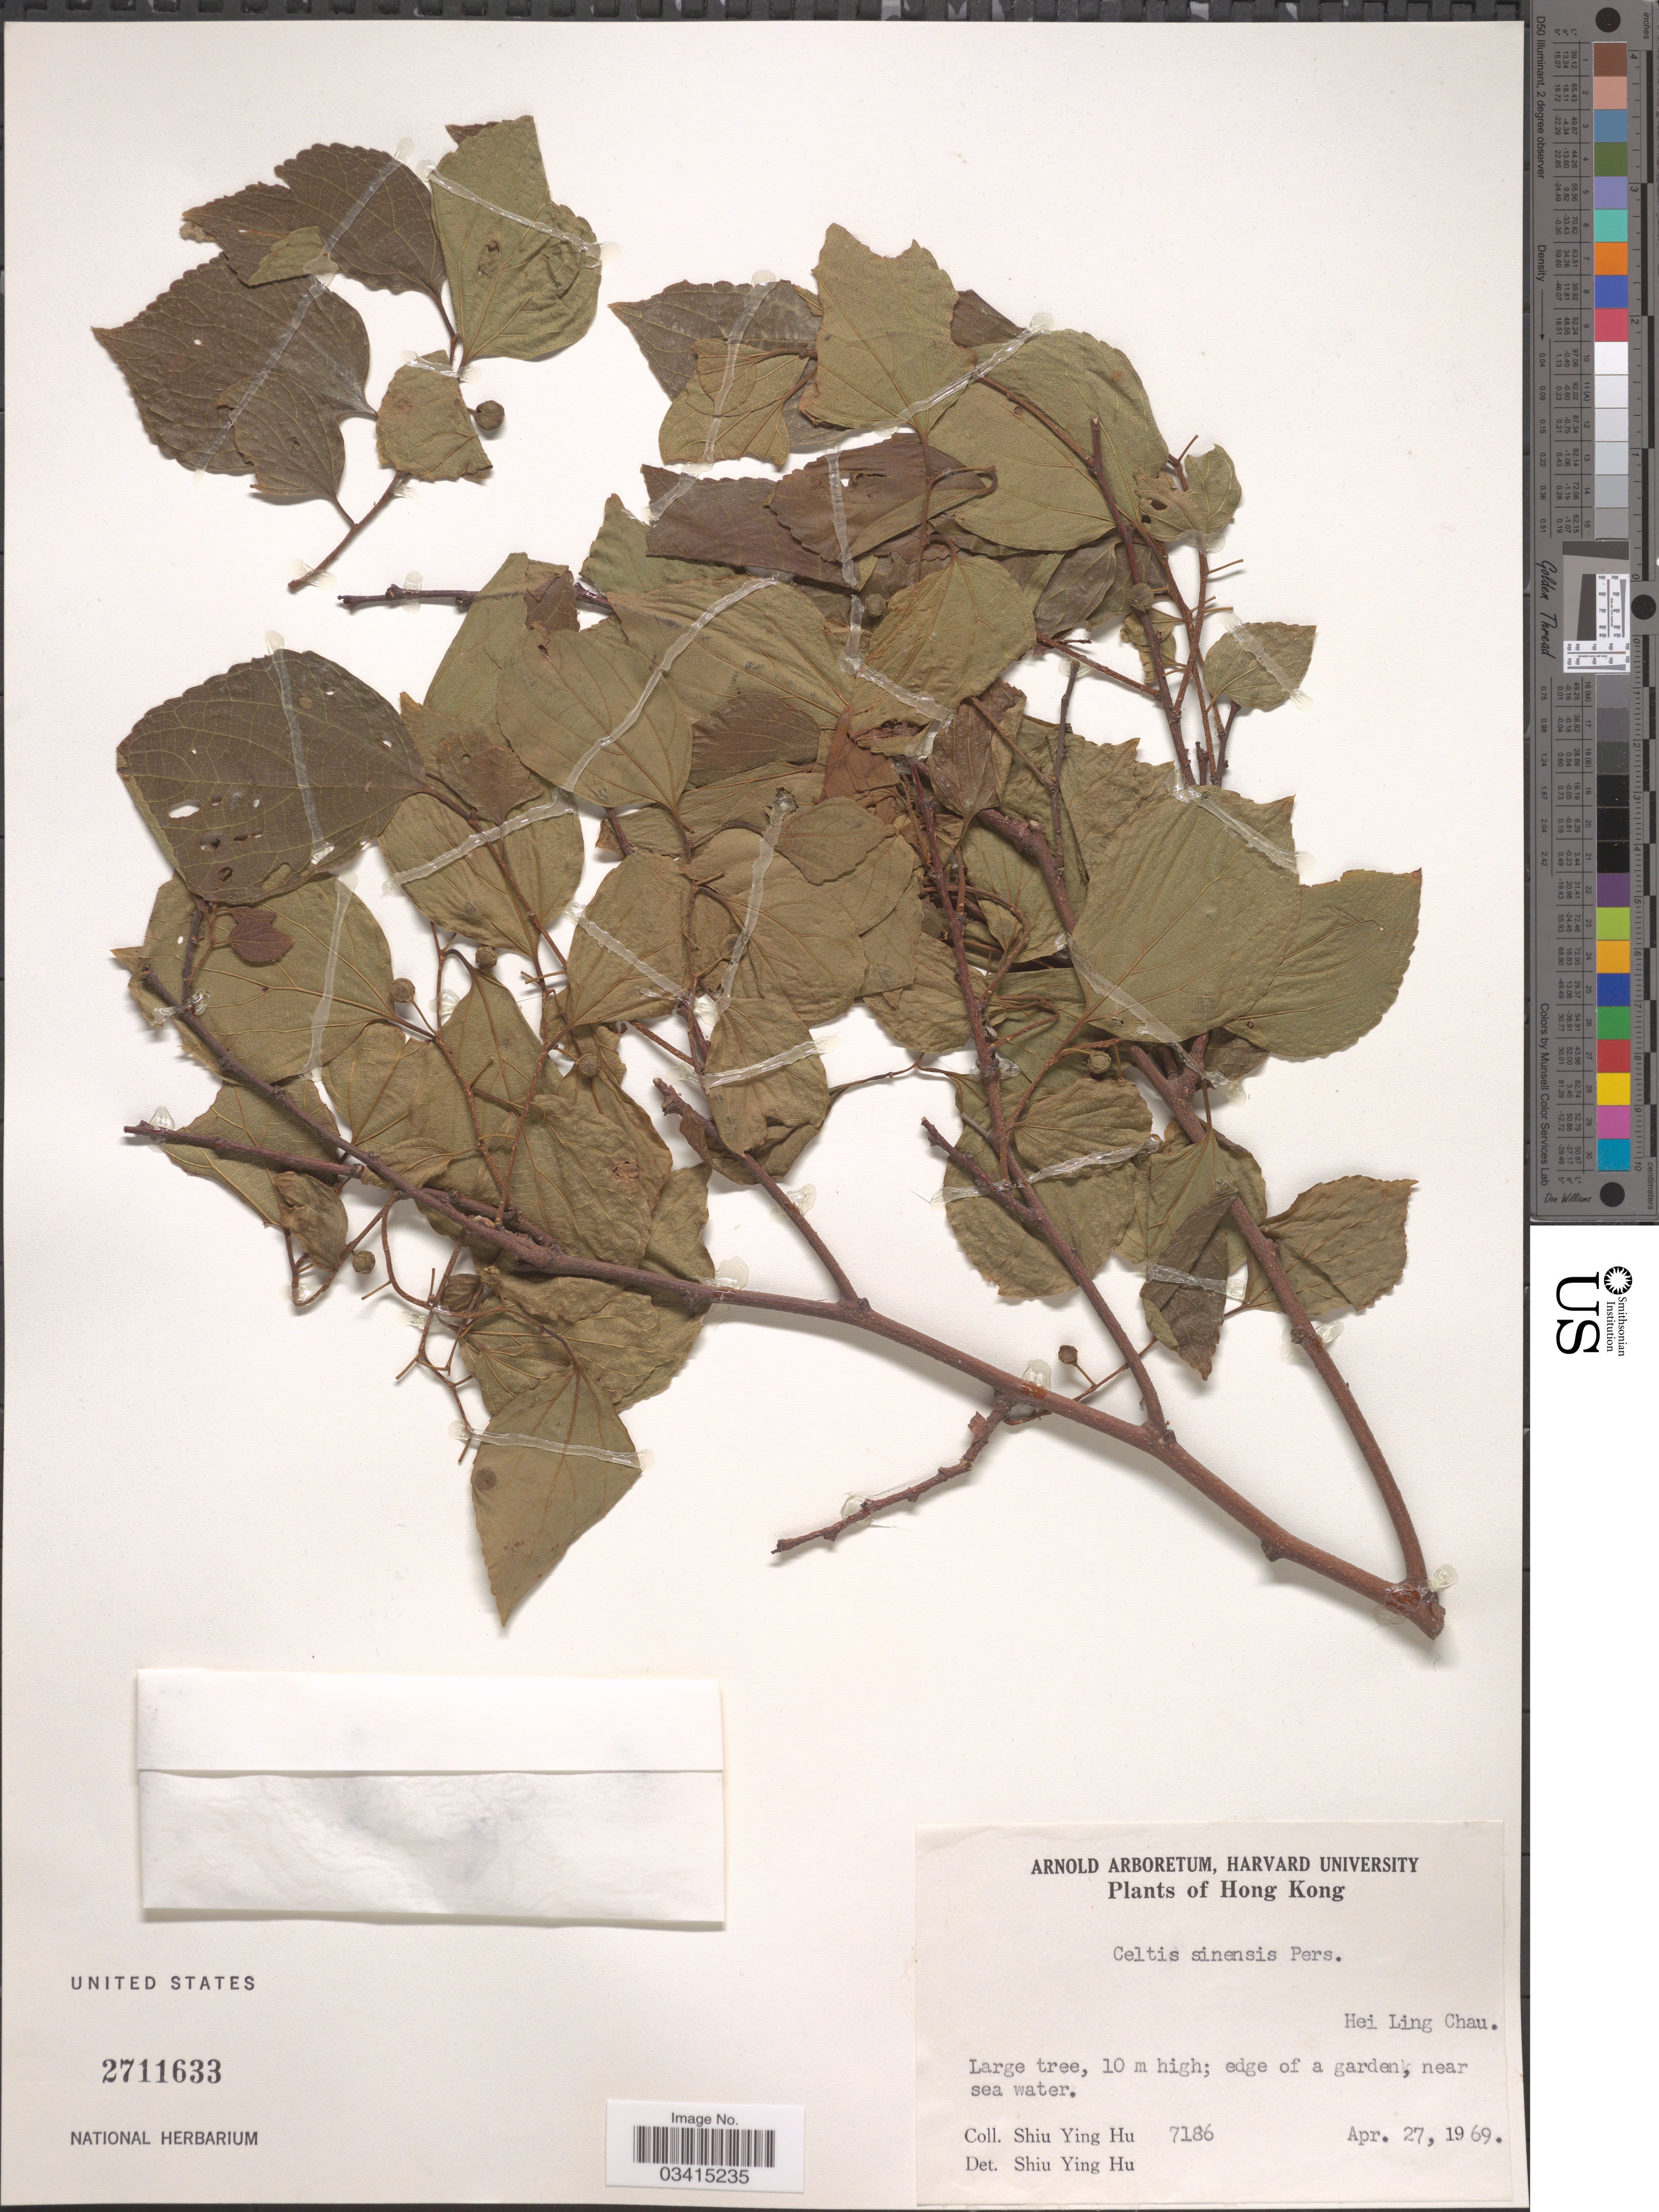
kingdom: Plantae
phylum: Tracheophyta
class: Magnoliopsida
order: Rosales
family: Cannabaceae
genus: Celtis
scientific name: Celtis sinensis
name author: Pers.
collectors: S. Y. Hu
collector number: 7186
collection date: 1969-04-24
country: China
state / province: Hong Kong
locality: Hei Ling Chau.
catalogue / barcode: US 2711633